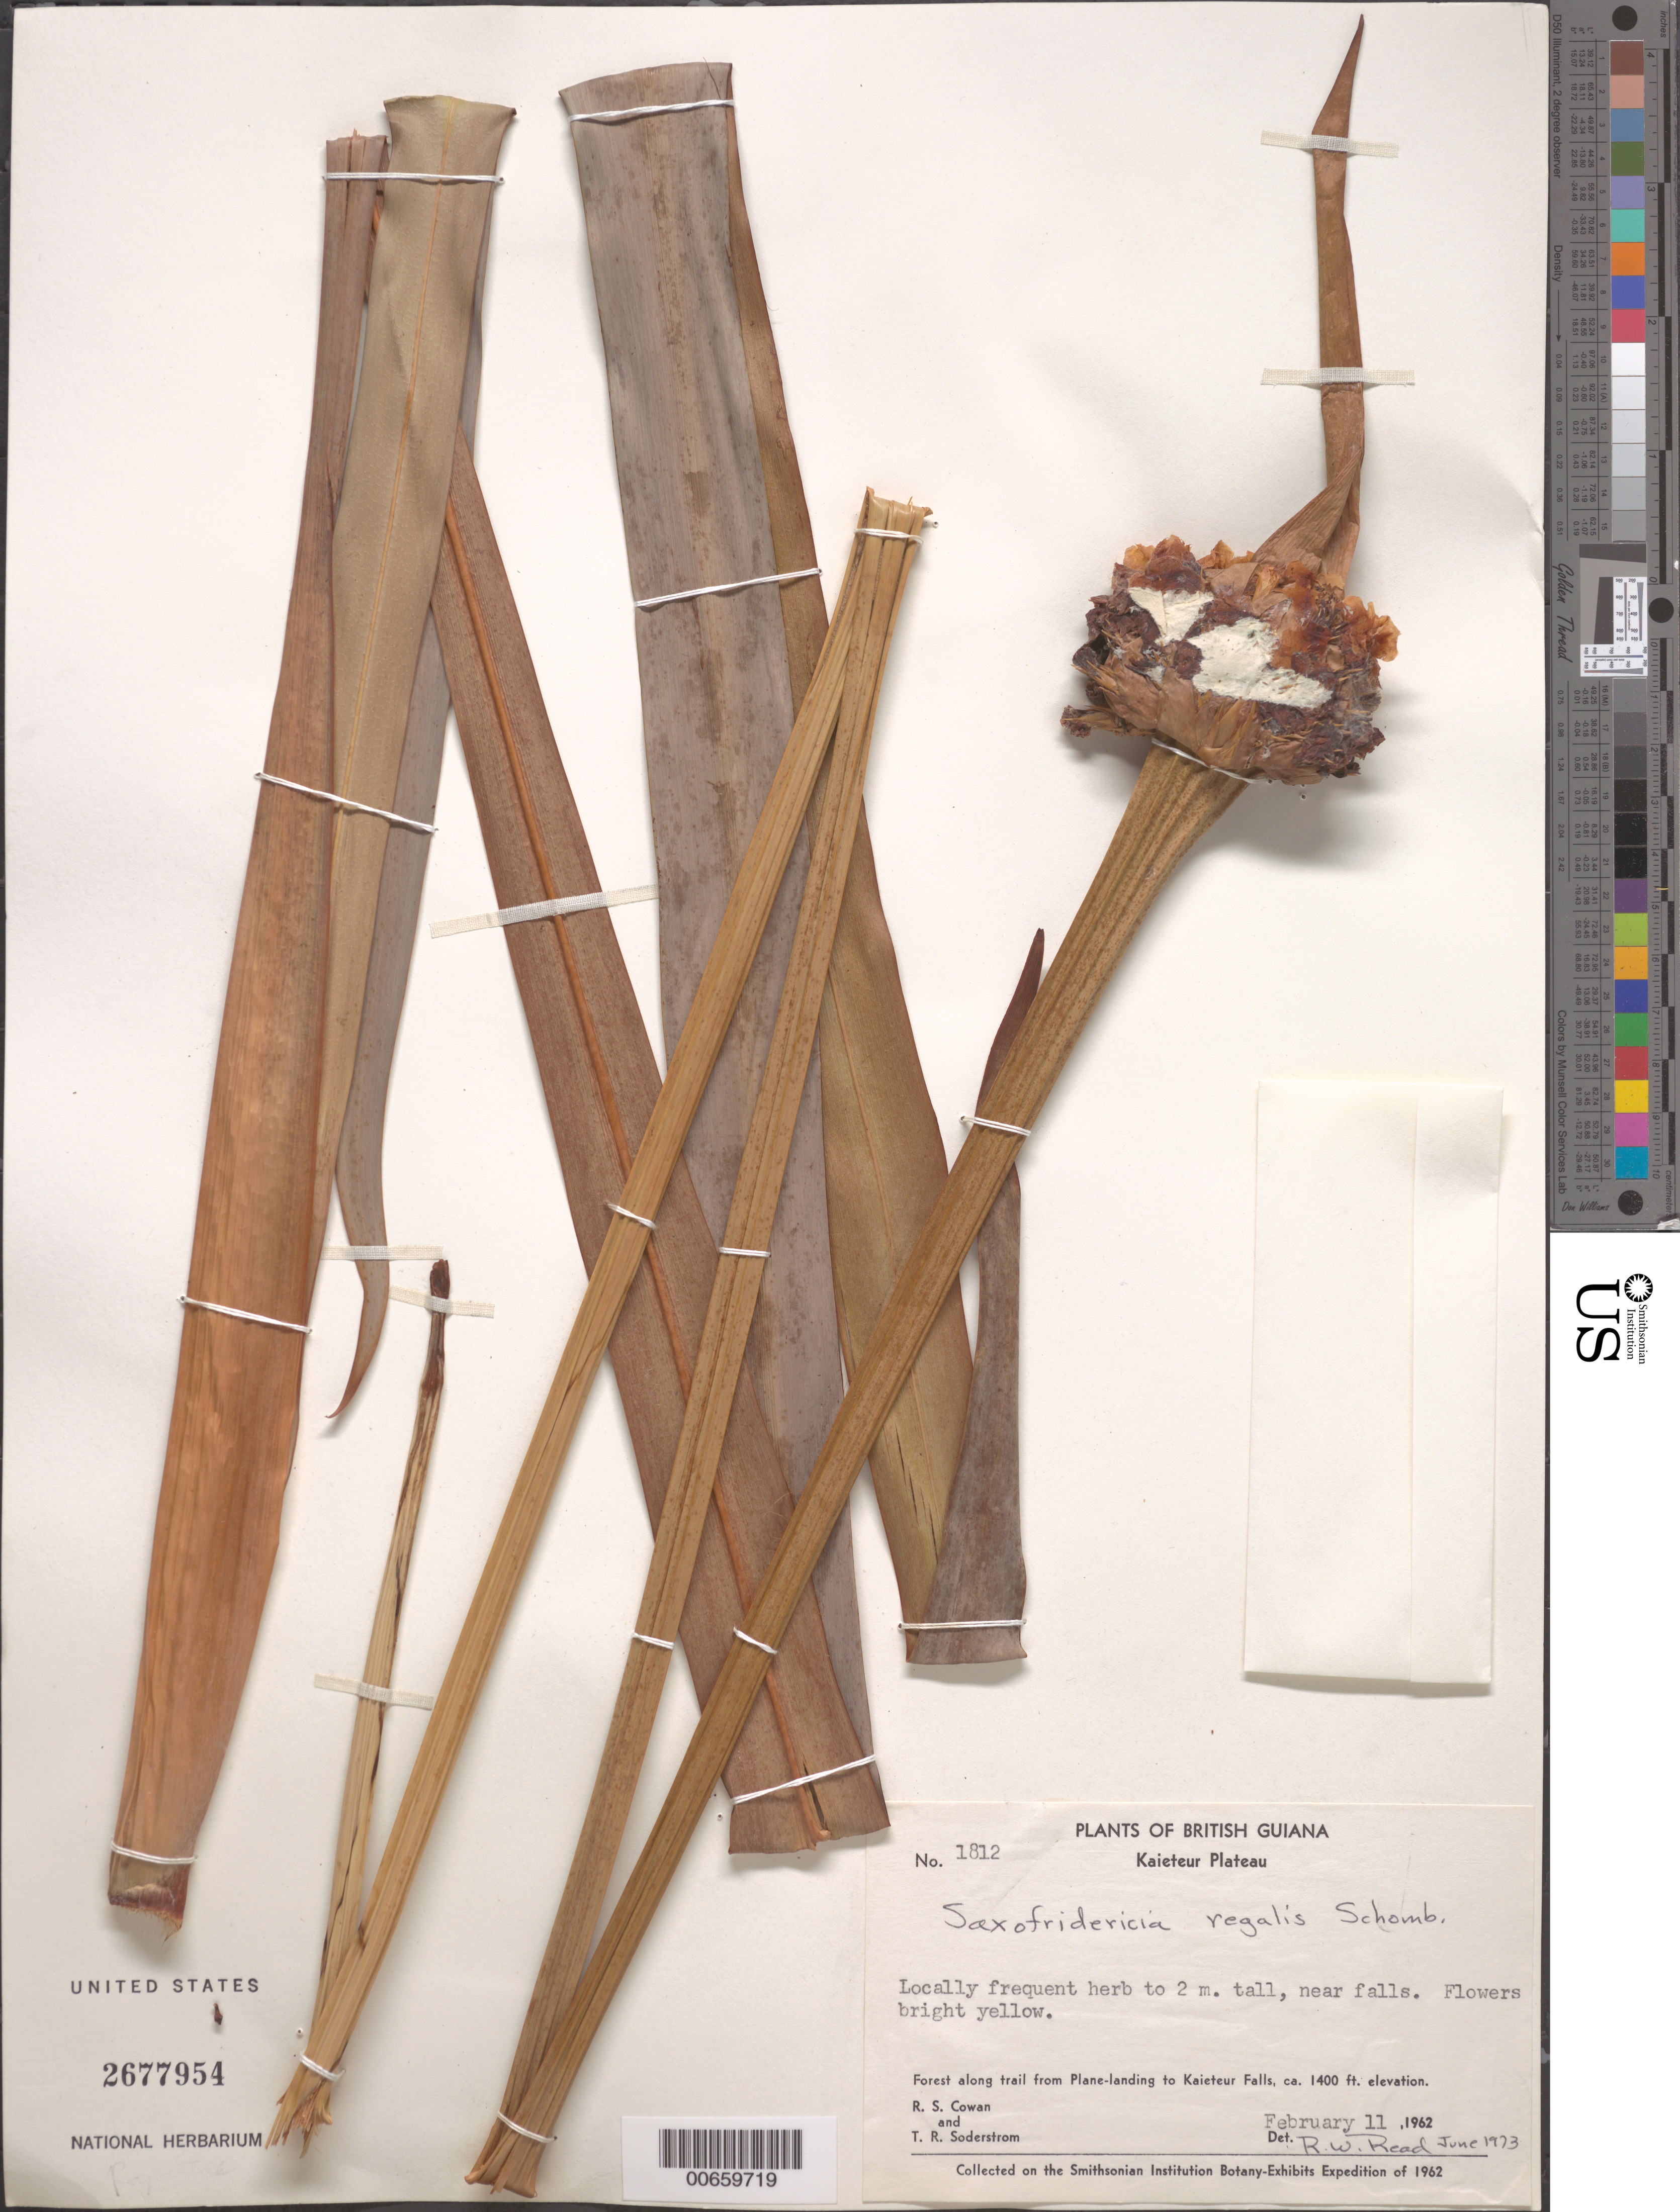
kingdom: Plantae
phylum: Tracheophyta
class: Liliopsida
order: Poales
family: Rapateaceae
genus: Saxofridericia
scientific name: Saxofridericia regalis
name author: R.H. Schomb.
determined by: Read, Robert W., (US), NMNH (UNITED STATES)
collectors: R. S. Cowan & T. R. Soderstrom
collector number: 1812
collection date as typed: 11-Feb-62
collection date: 1962-02-11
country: Guyana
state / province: Potaro-Siparuni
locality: Kaieteur Plateau, along trail from plane landing to Kaieteur Falls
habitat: Near falls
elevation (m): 427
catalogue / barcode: US 2677954